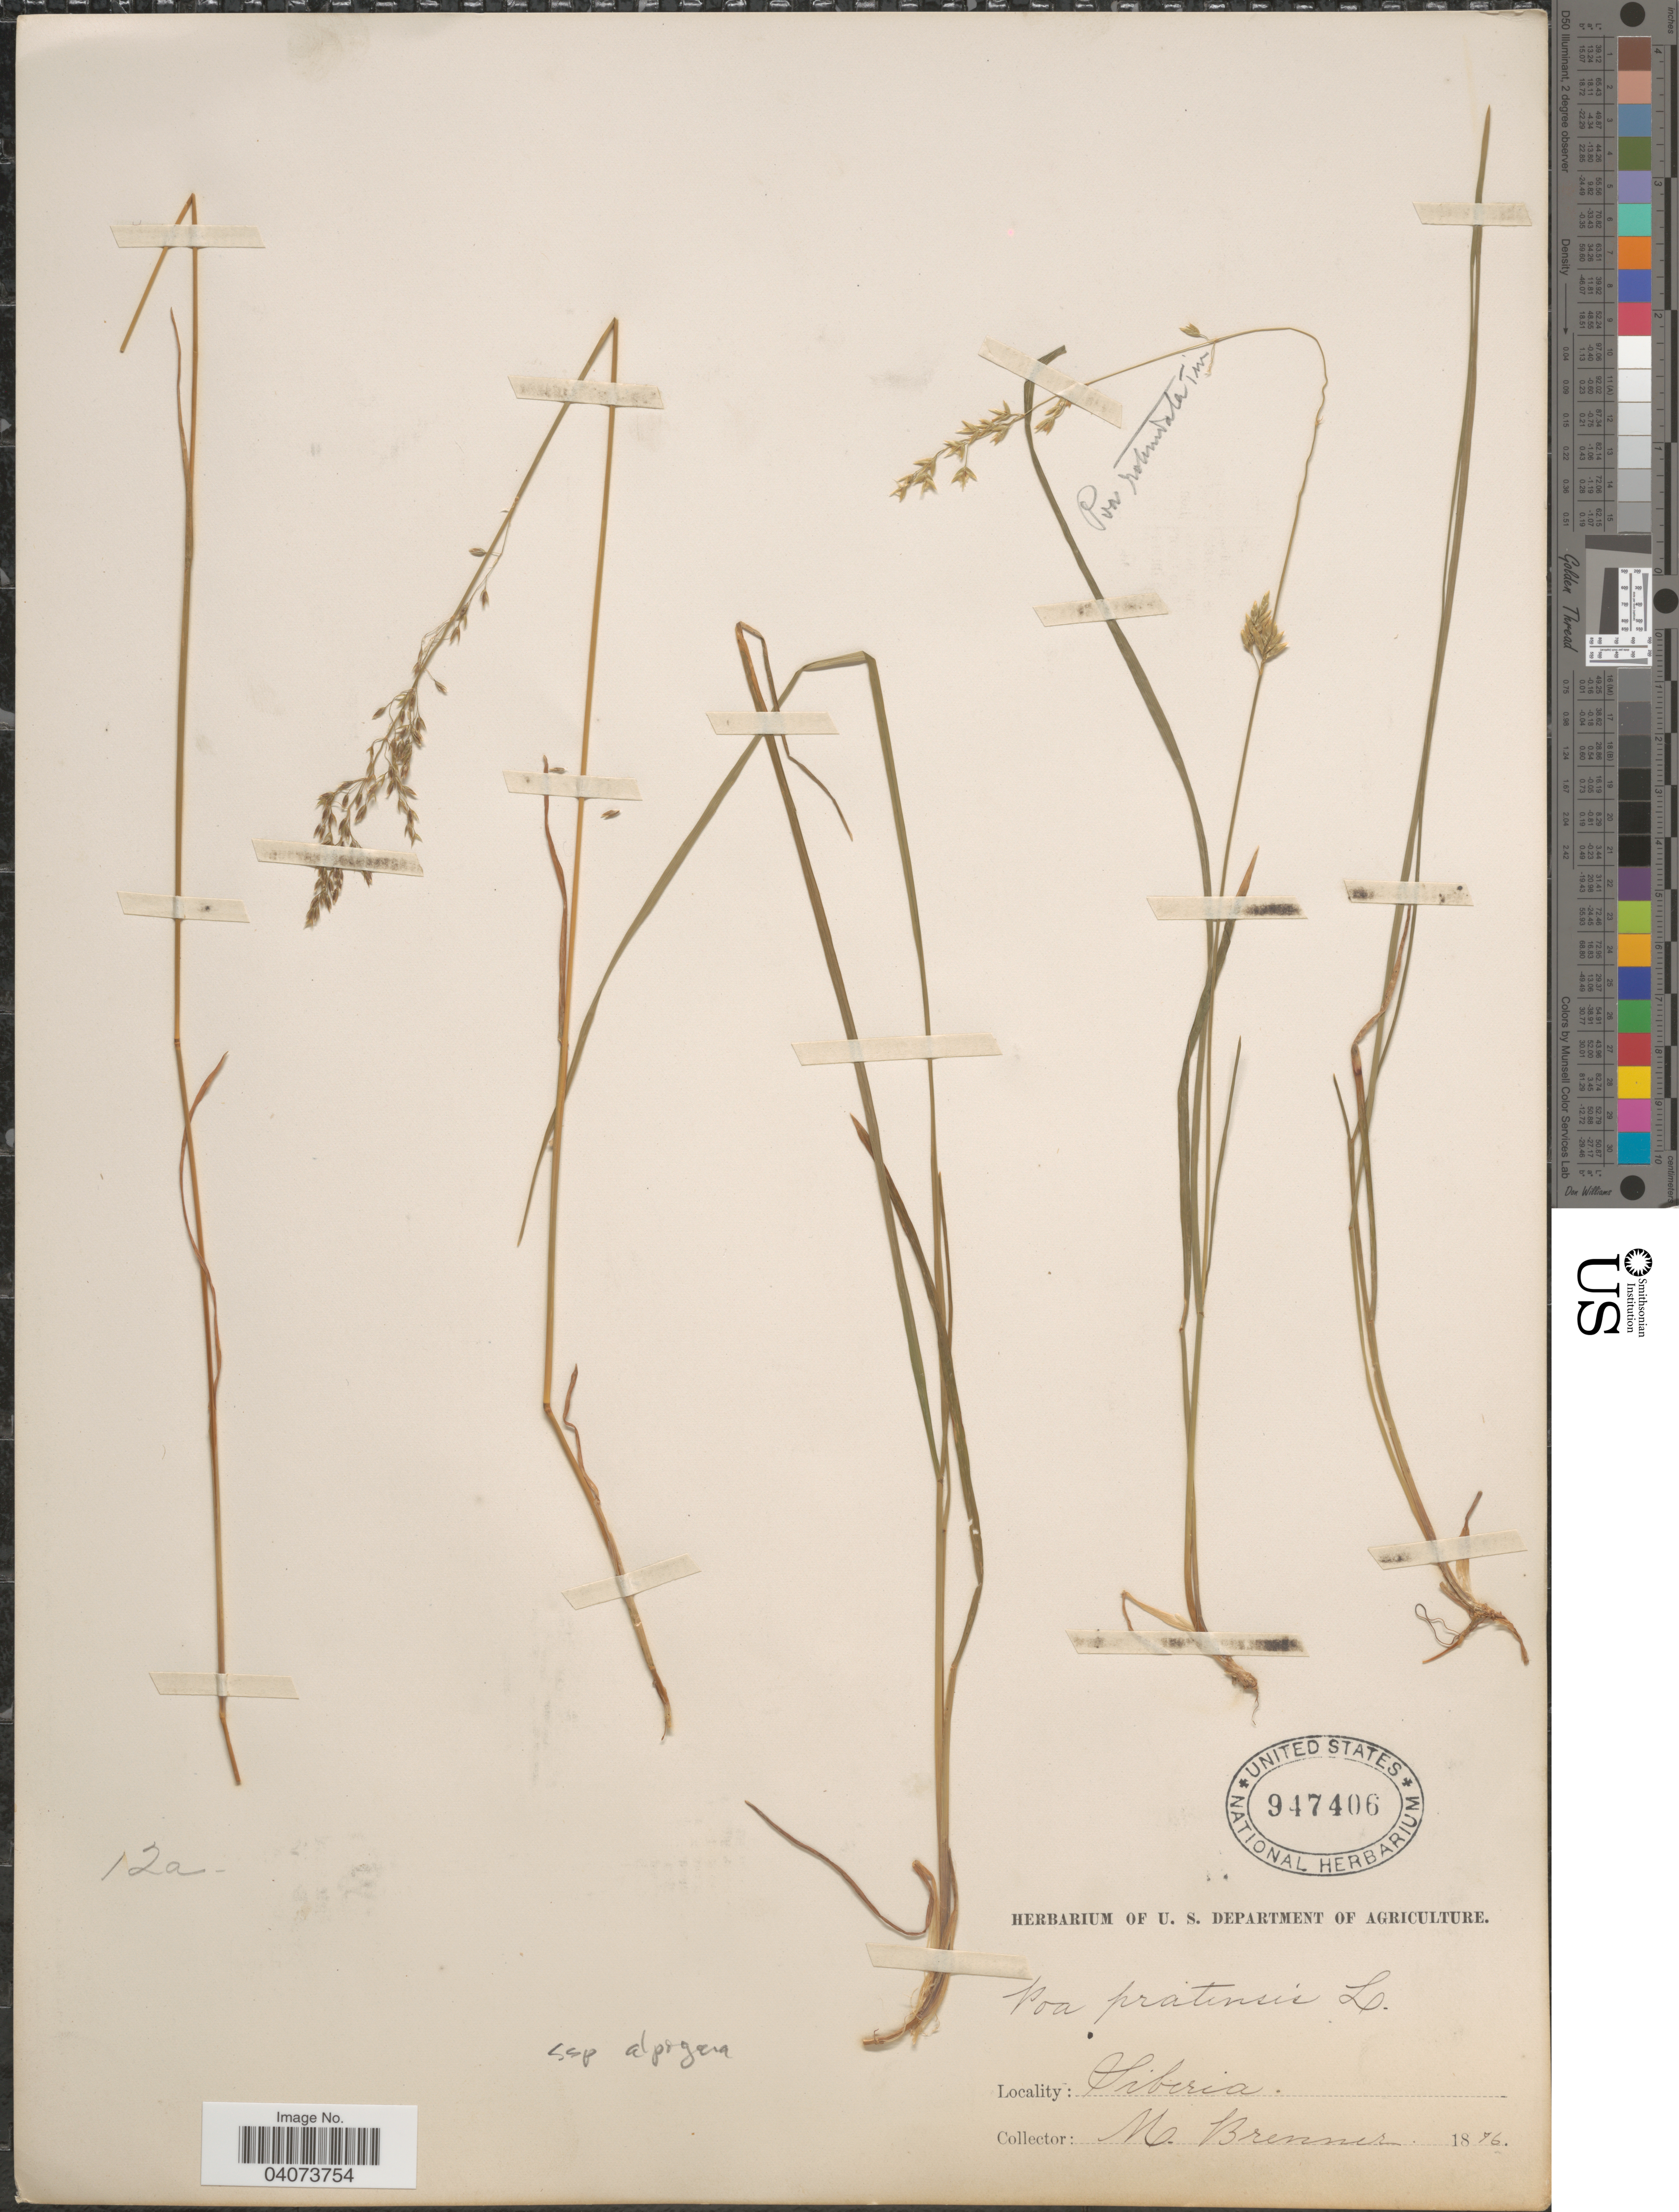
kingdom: Plantae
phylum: Tracheophyta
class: Liliopsida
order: Poales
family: Poaceae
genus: Poa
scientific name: Poa pratensis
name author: L.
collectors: M. Brenner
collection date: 1876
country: Russian Federation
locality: Sibiria.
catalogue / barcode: US 947406